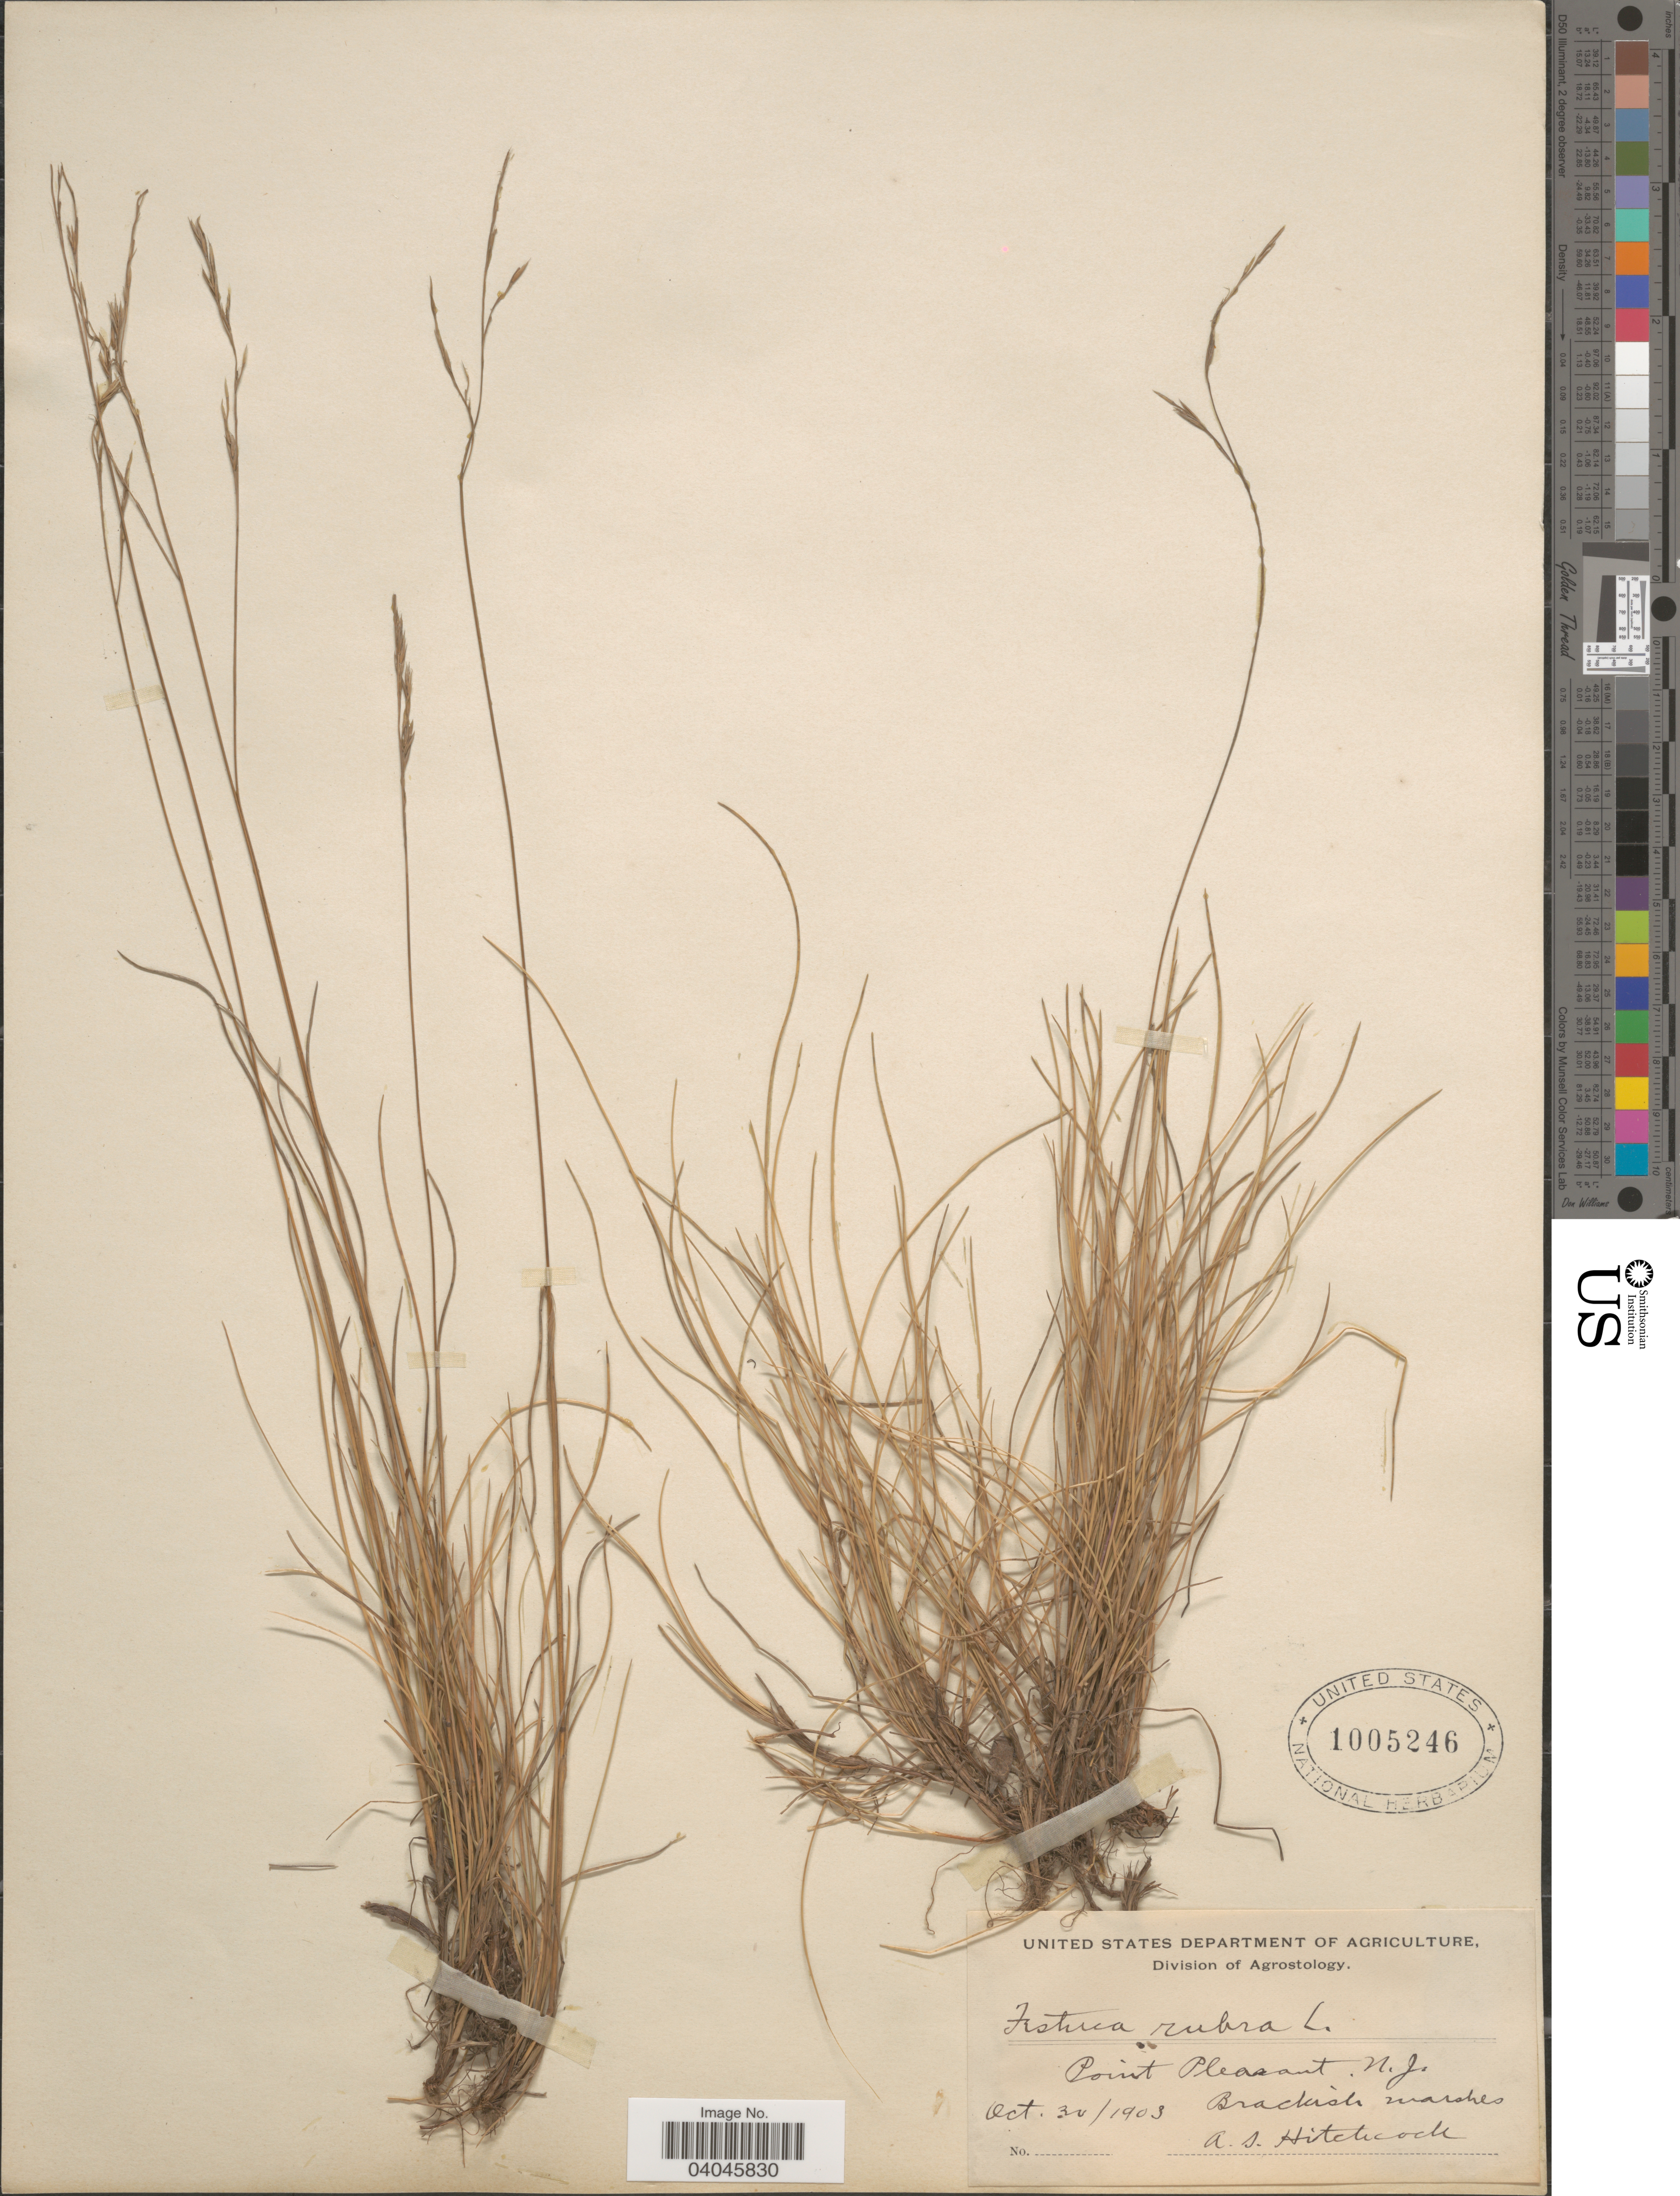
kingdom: Plantae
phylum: Tracheophyta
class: Liliopsida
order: Poales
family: Poaceae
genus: Festuca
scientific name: Festuca rubra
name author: L.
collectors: A. S. Hitchcock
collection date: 1903-10-30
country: United States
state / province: New Jersey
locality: Point Pleasant. Brackish marshes.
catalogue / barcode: US 1005246